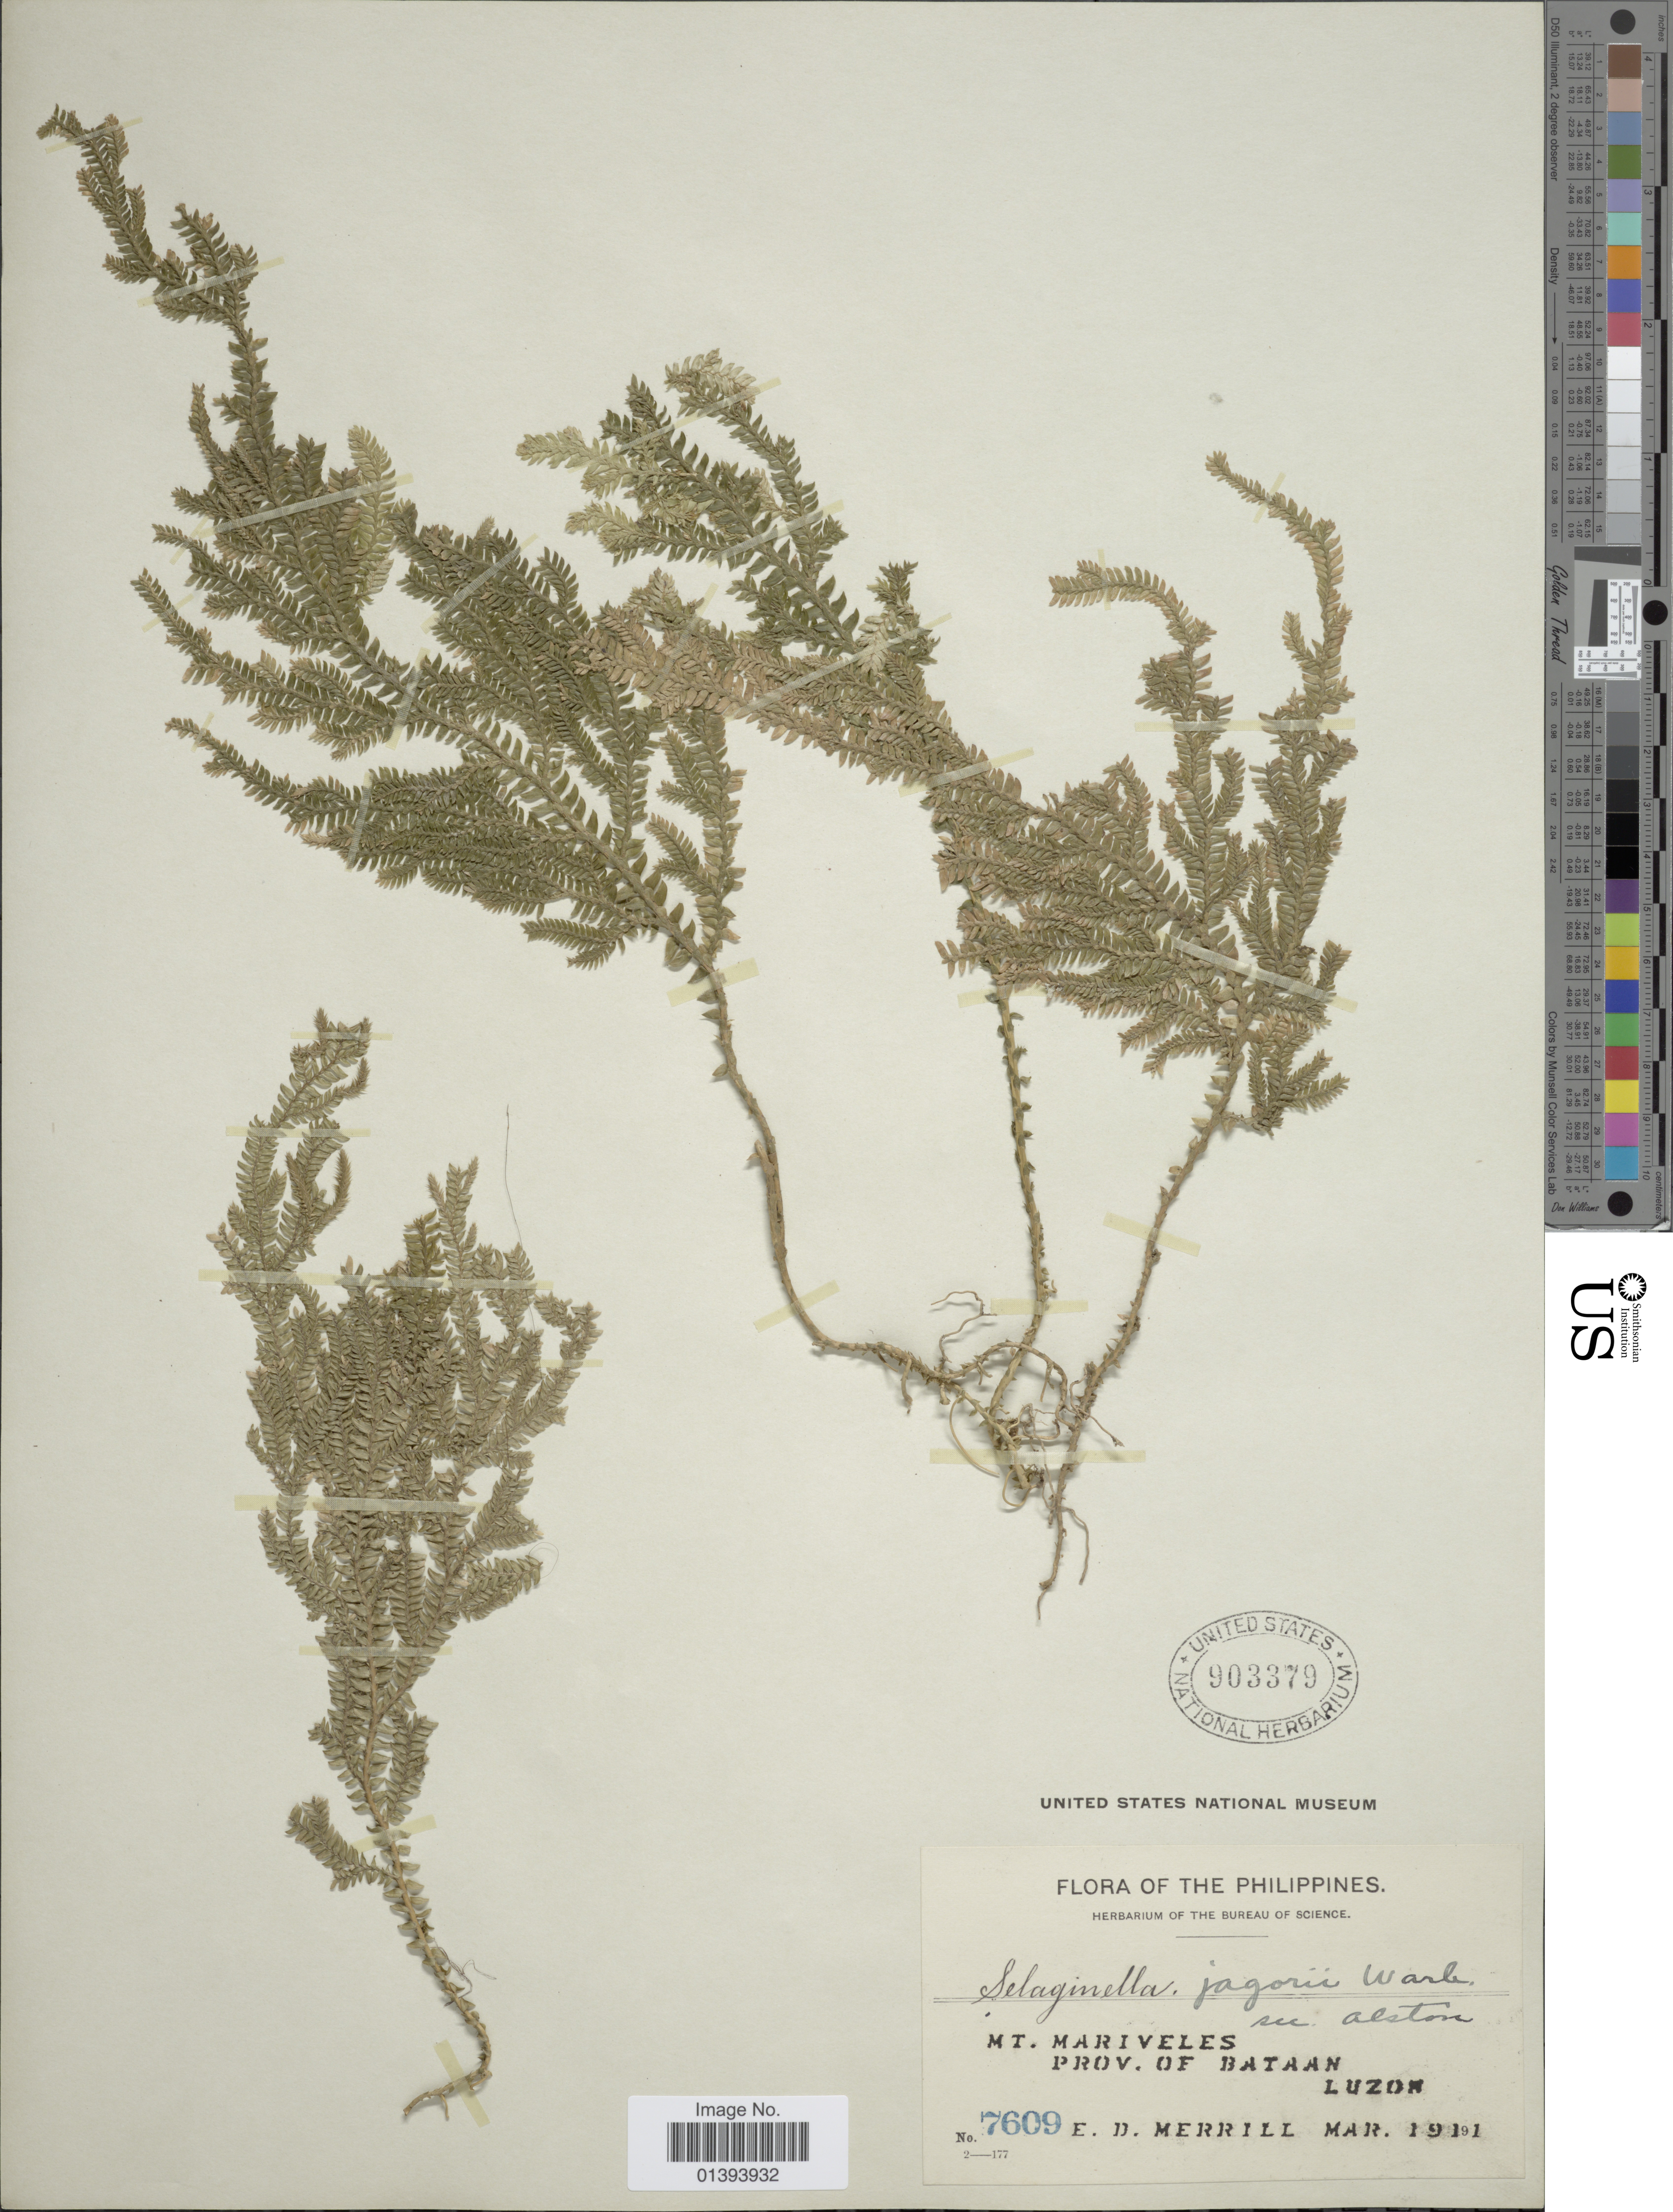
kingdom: Plantae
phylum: Tracheophyta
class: Lycopodiopsida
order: Selaginellales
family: Selaginellaceae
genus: Selaginella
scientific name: Selaginella jagorii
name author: Warb.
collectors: E. D. Merrill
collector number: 7609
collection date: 1911-03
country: Philippines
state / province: Central Luzon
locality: Mt. Mariveles, Prov. of Bataan, Luzon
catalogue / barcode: US 903379